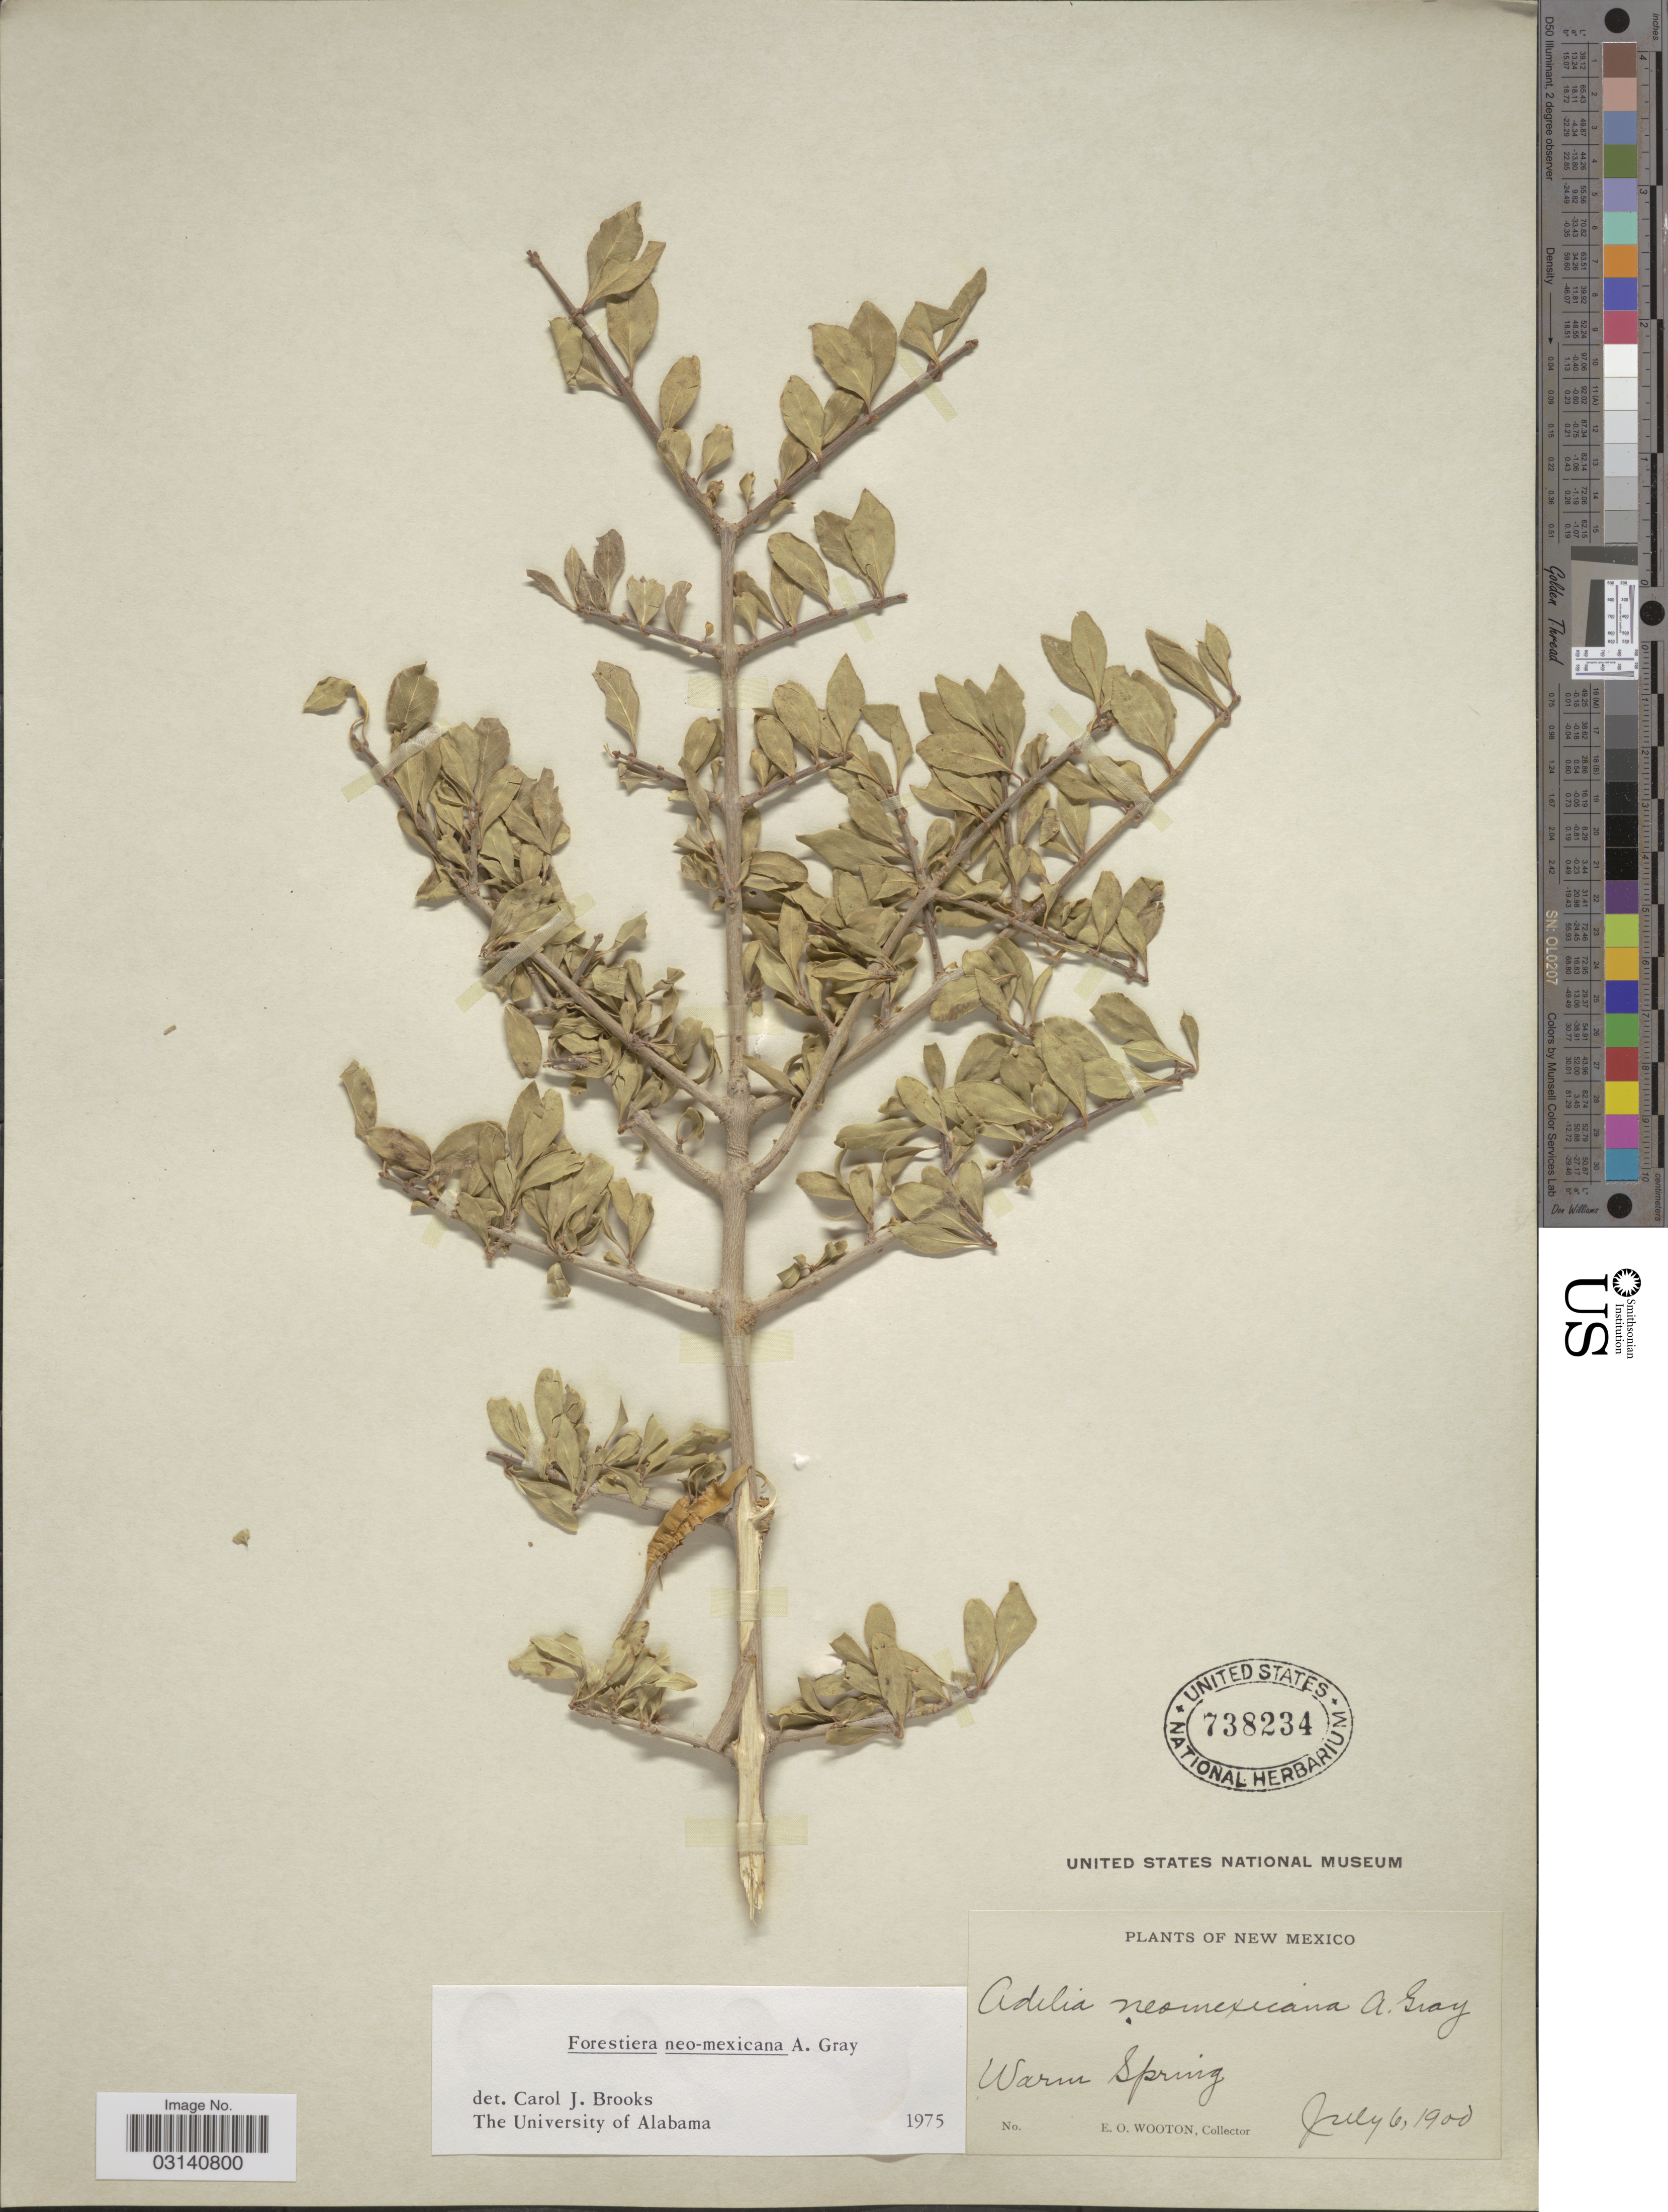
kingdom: Plantae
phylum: Tracheophyta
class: Magnoliopsida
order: Lamiales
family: Oleaceae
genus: Forestiera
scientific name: Forestiera neomexicana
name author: A. Gray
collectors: E. O. Wooton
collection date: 1900-07-06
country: United States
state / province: New Mexico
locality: Warm Spring.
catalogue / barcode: US 738234